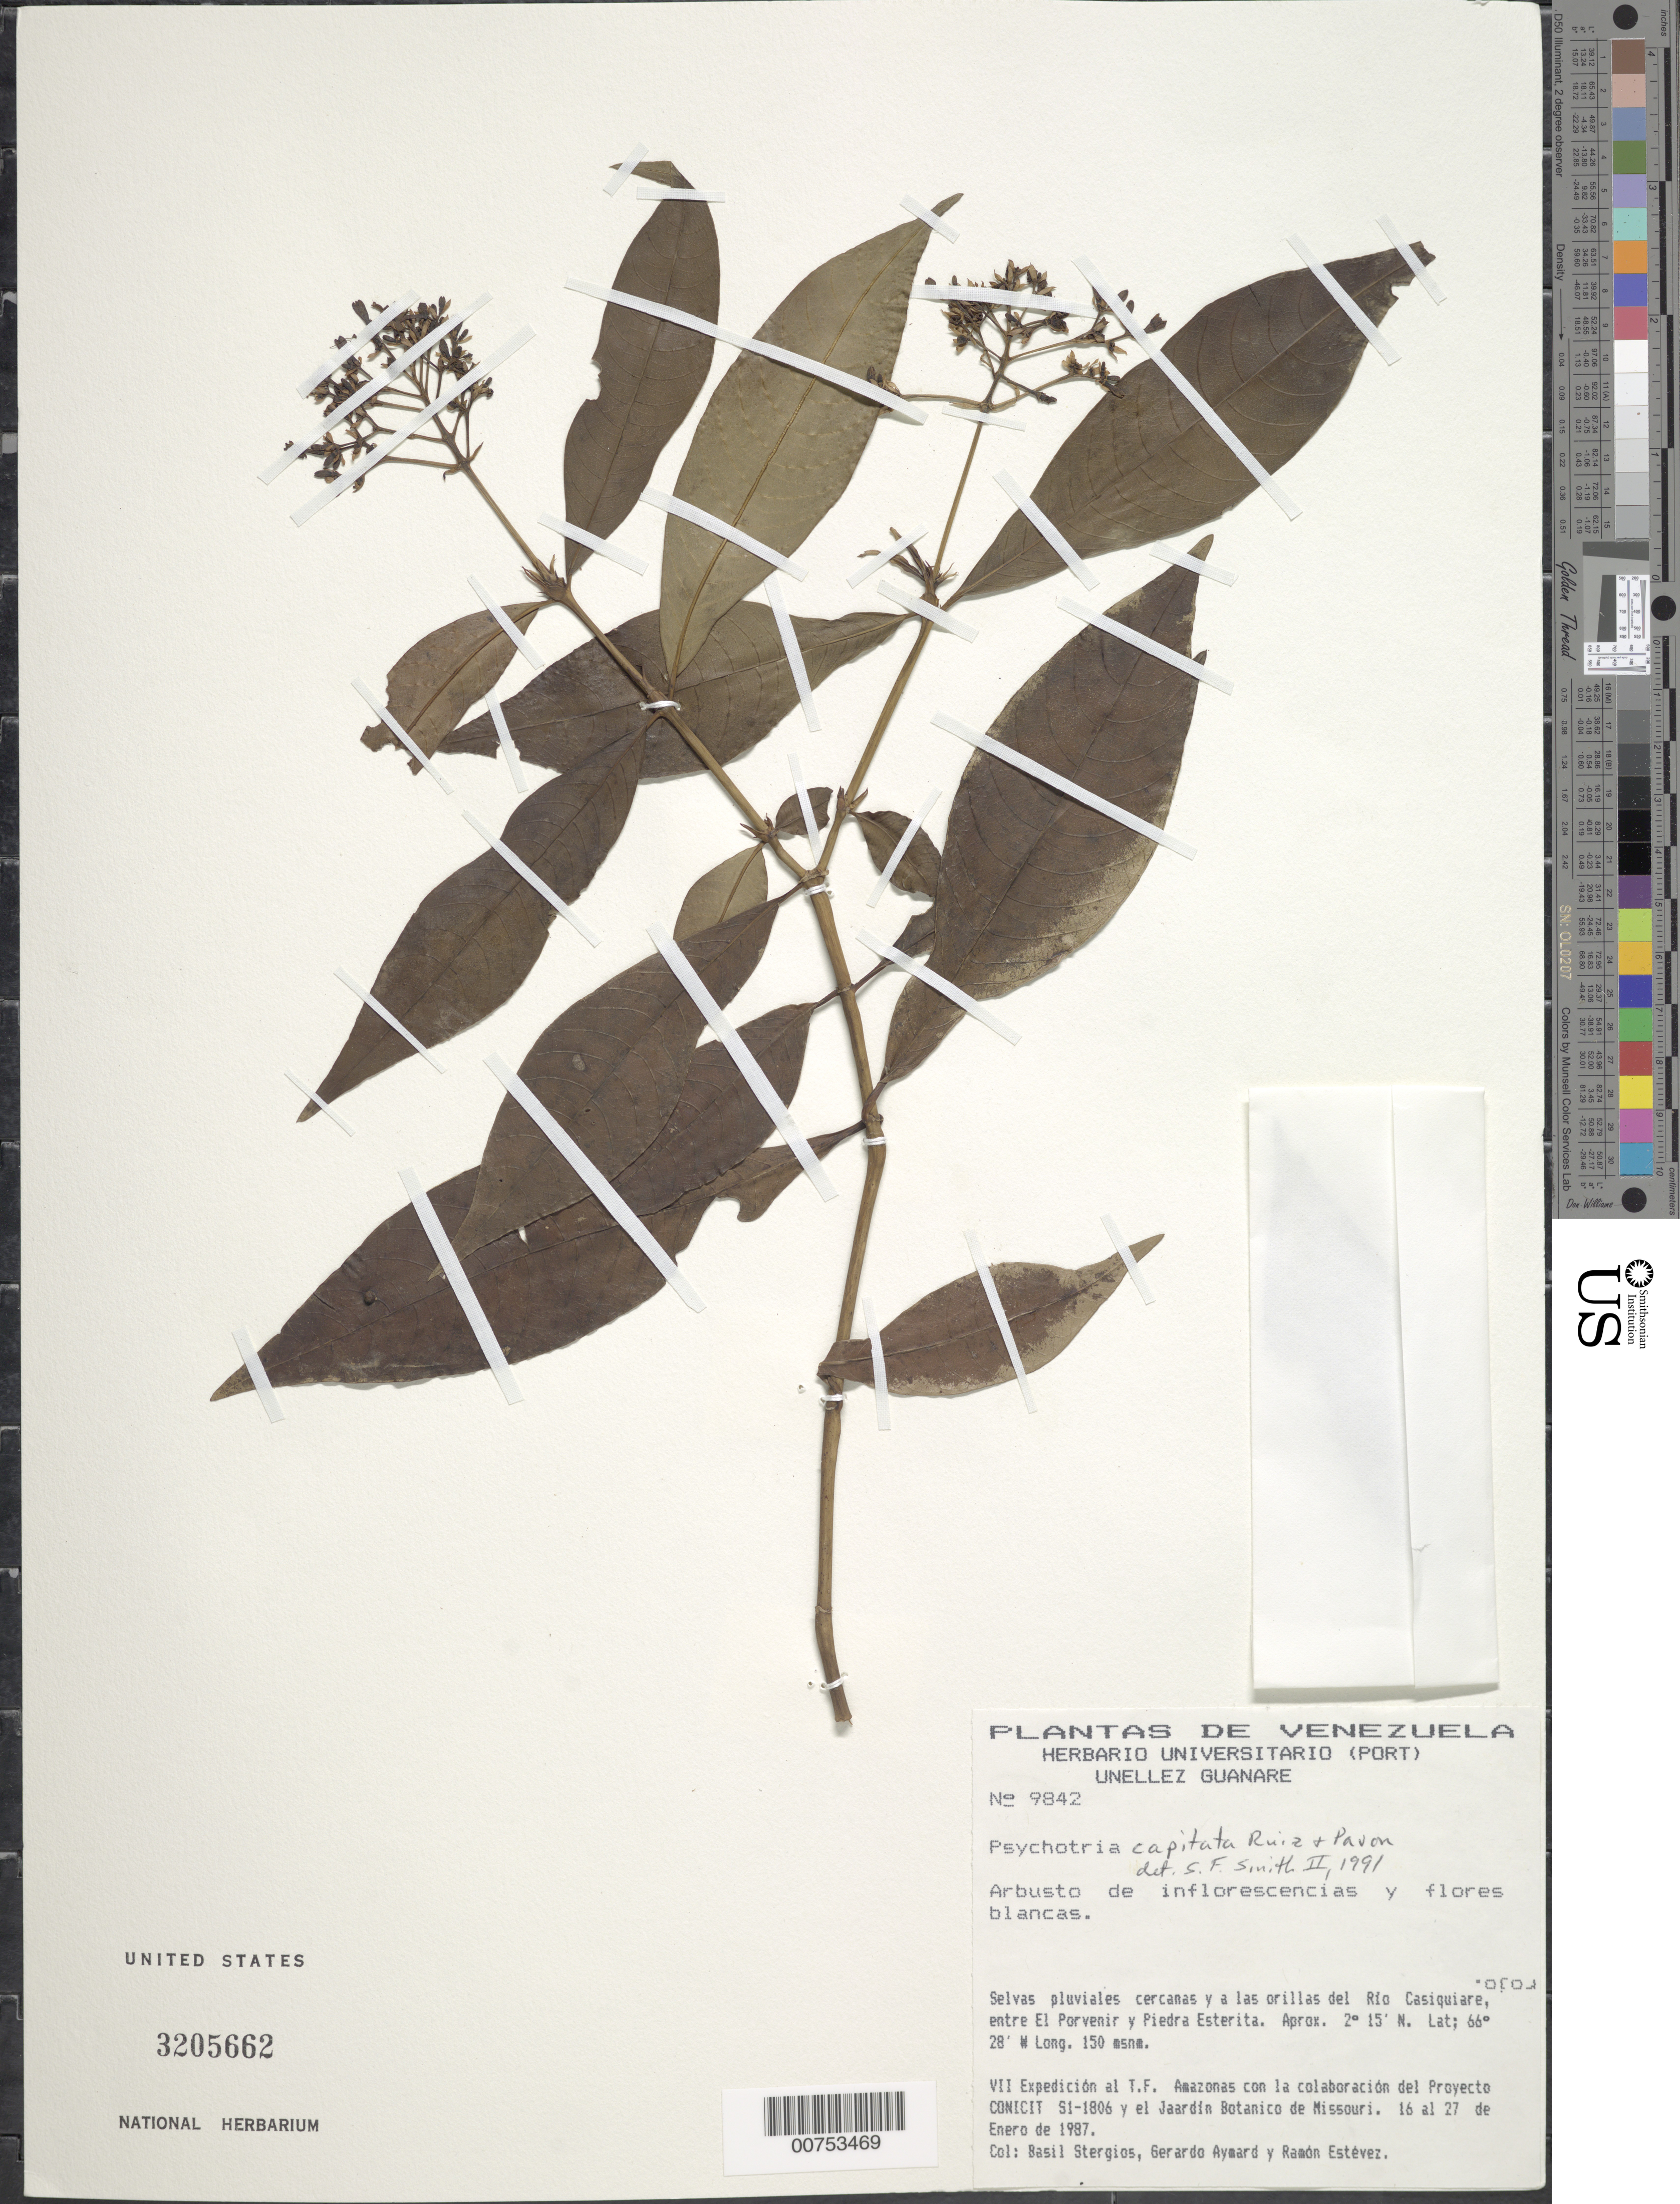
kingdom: Plantae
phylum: Tracheophyta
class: Magnoliopsida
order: Gentianales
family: Rubiaceae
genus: Psychotria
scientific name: Psychotria capitata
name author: Ruiz & Pav.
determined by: Smith, Stephen F., (US), NMNH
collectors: B. G. Stergios, G. A. Aymard & R. Estevez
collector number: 9842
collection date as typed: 16-Jan-87 to 27-Jan-87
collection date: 1987-01-16/1987-01-27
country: Venezuela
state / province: Amazonas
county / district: Río Negro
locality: Río Casiquiare, entre El Porvenir y Piedra Esterita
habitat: Selvas pluviales cercanas y a las orillas del río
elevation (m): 150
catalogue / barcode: US 3205662